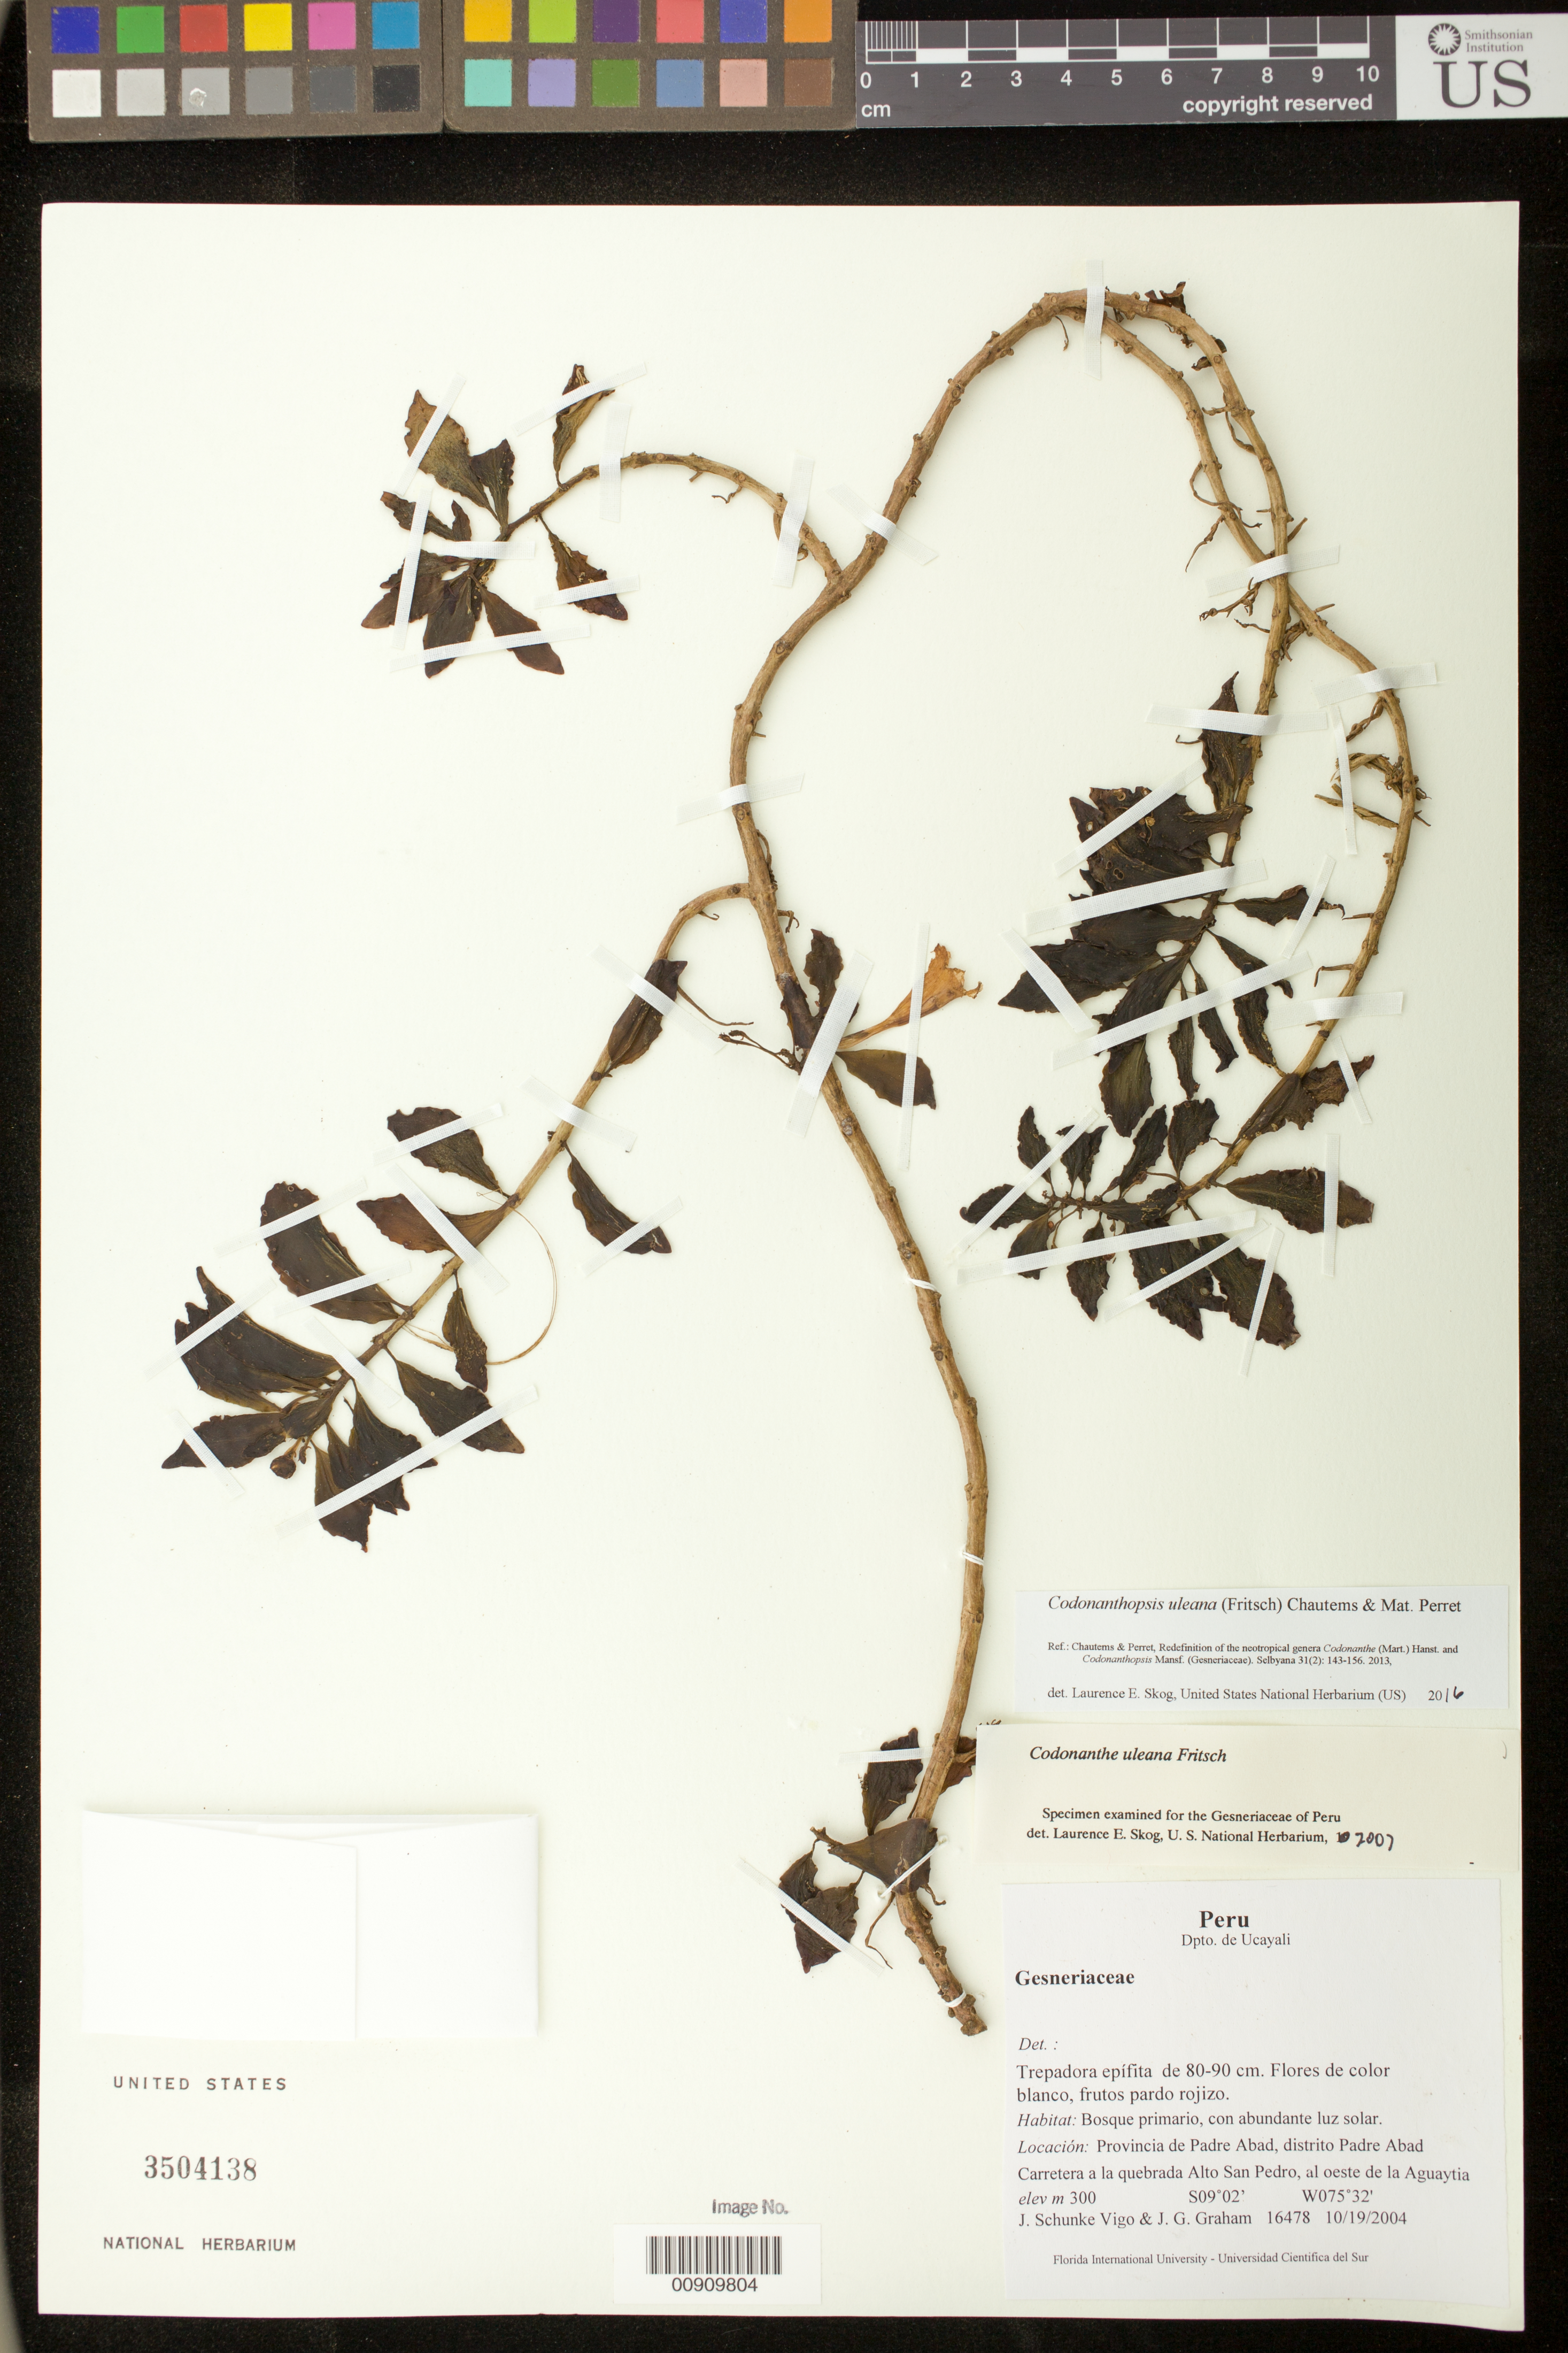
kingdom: Plantae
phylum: Tracheophyta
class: Magnoliopsida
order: Lamiales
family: Gesneriaceae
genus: Codonanthopsis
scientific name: Codonanthopsis uleana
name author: (Fritsch) Chautems & Mat.Perret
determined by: Skog, Laurence E.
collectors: J. Schunke Vigo & J. G. Graham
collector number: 16478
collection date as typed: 19 Oct 2004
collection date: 2004-10-19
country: Peru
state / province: Ucayali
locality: Provincia de Padre Abad, distrito Padre Abad. Carretera a la quebrada Alto San Pedro, al oeste de la Aguaytia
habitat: Bosque primario, con abundante luz solar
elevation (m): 300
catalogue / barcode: US 3504138